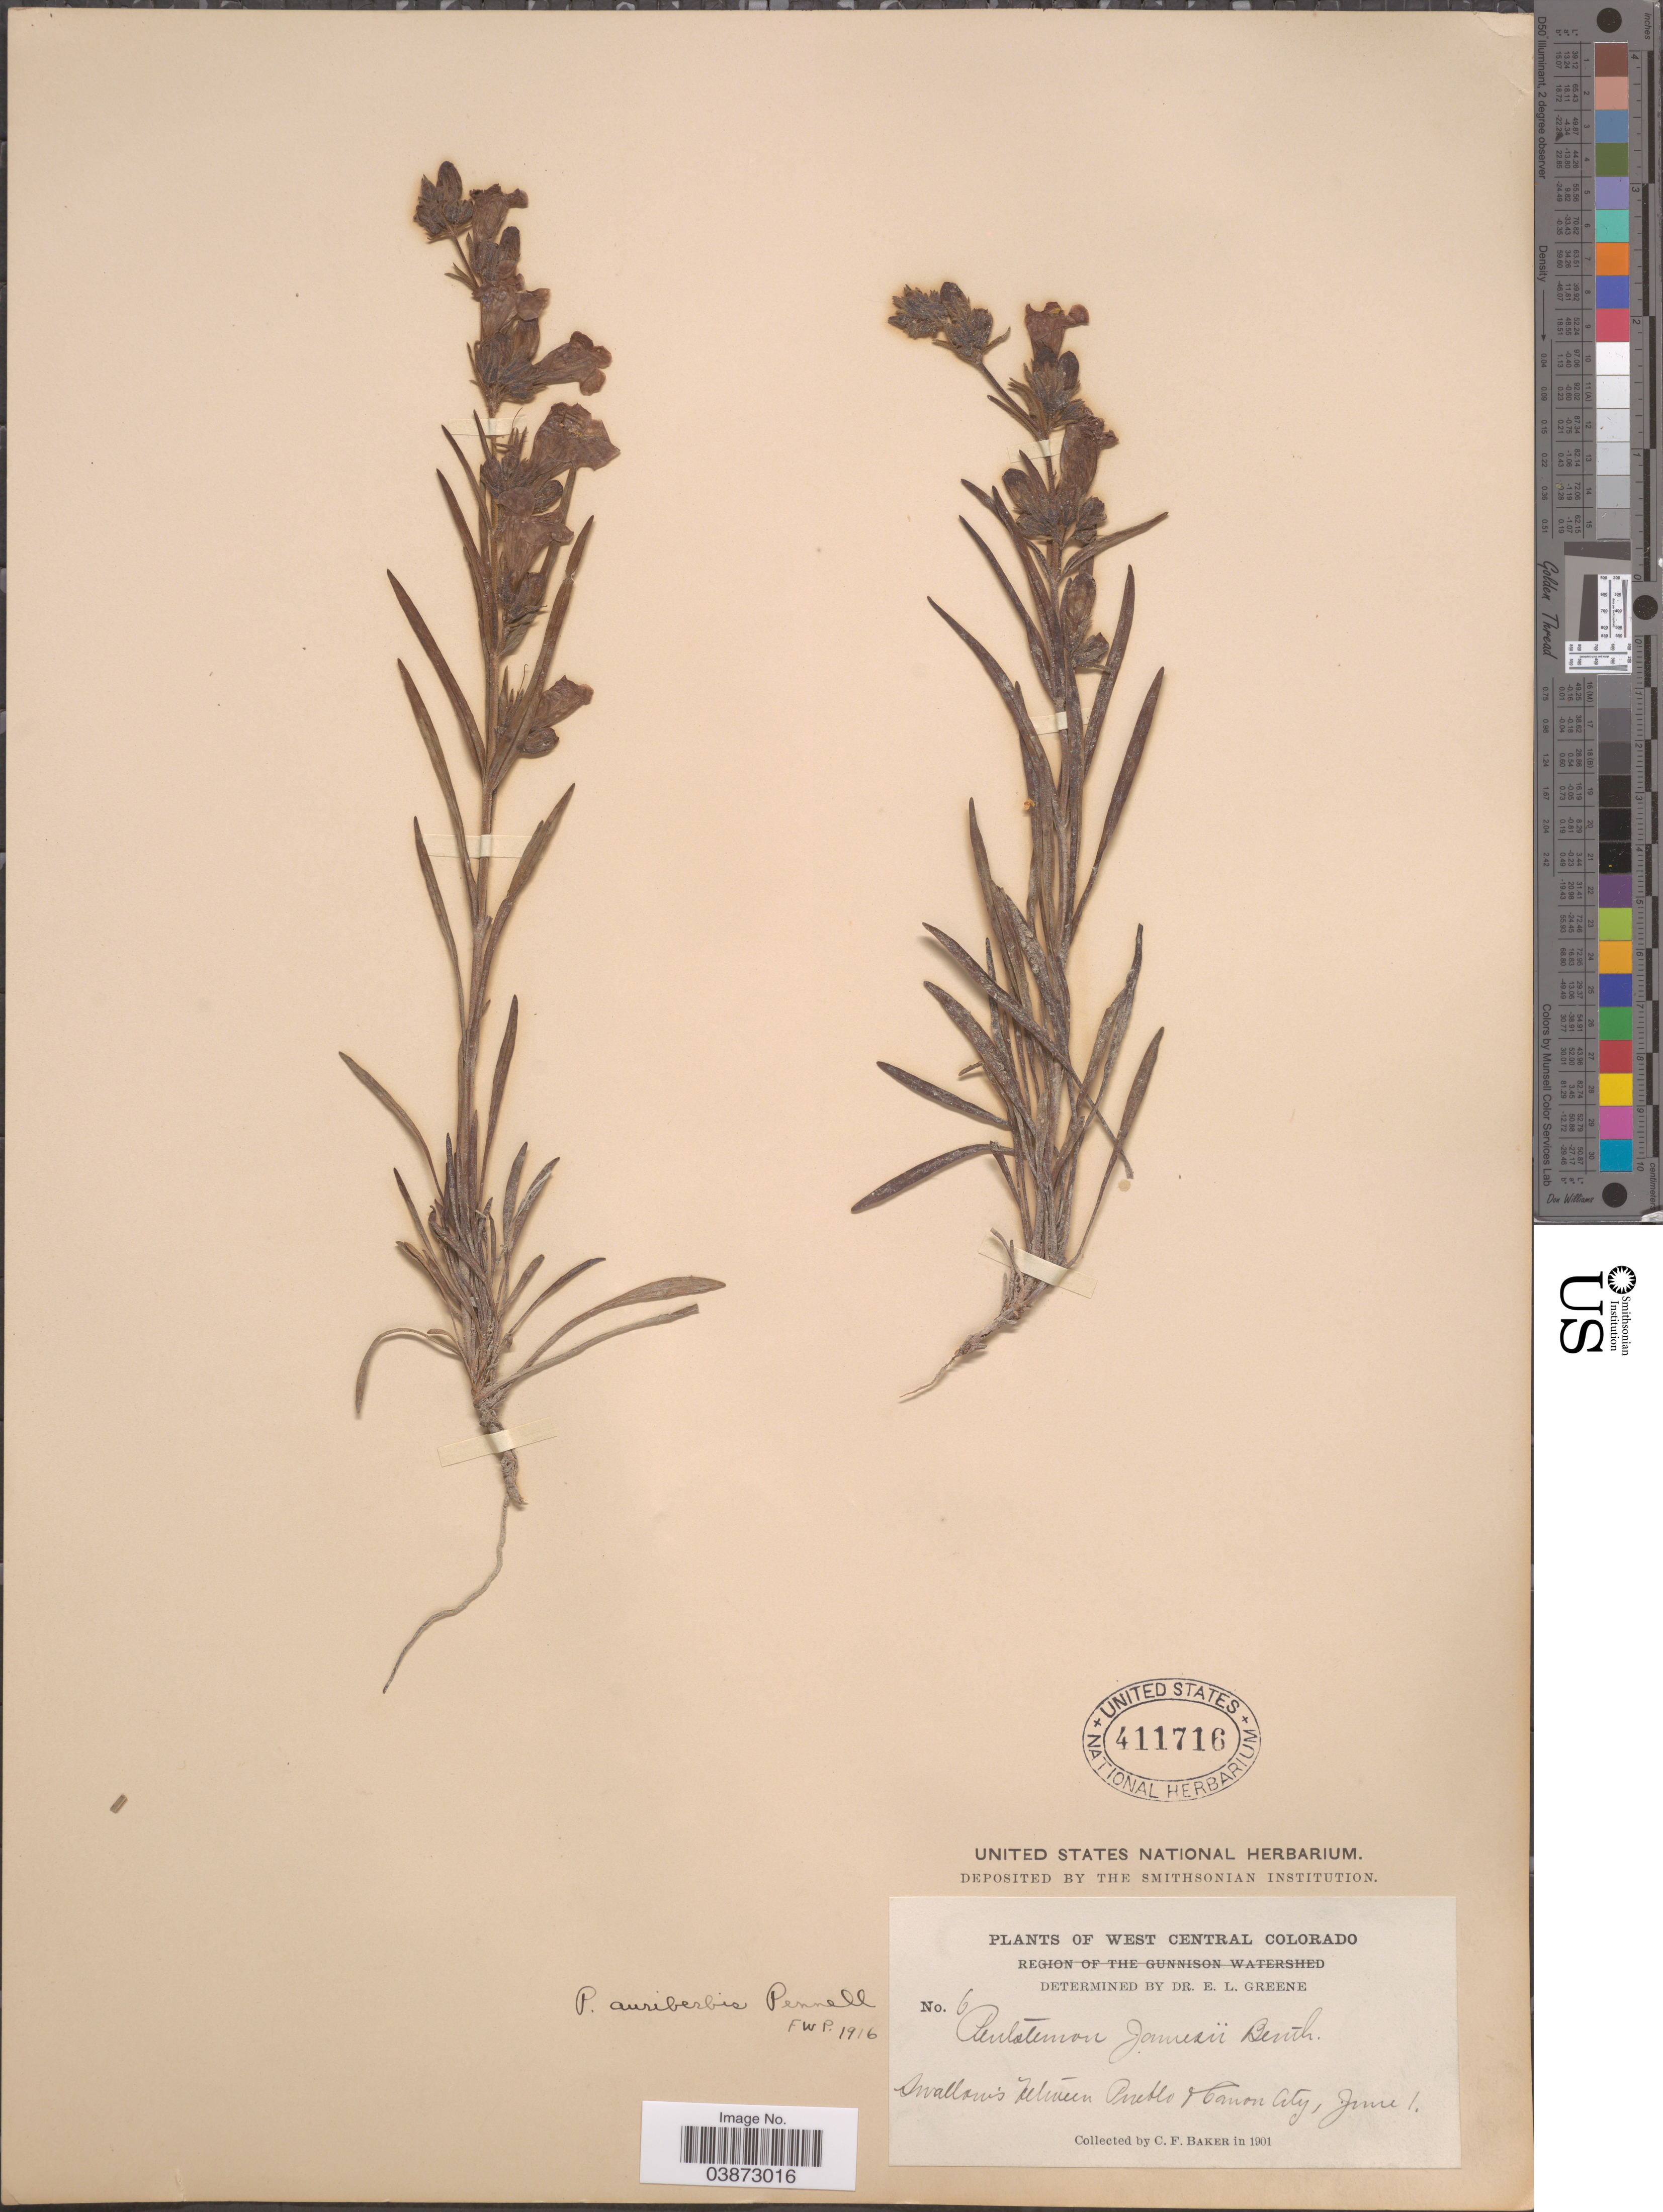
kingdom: Plantae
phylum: Tracheophyta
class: Magnoliopsida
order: Lamiales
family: Plantaginaceae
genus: Penstemon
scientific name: Penstemon auriberbis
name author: Pennell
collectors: C. F. Baker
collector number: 6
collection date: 1901-06-01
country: United States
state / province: Colorado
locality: West Central Colorado. Swallow's between Pueblo & Canon City.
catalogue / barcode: US 411716